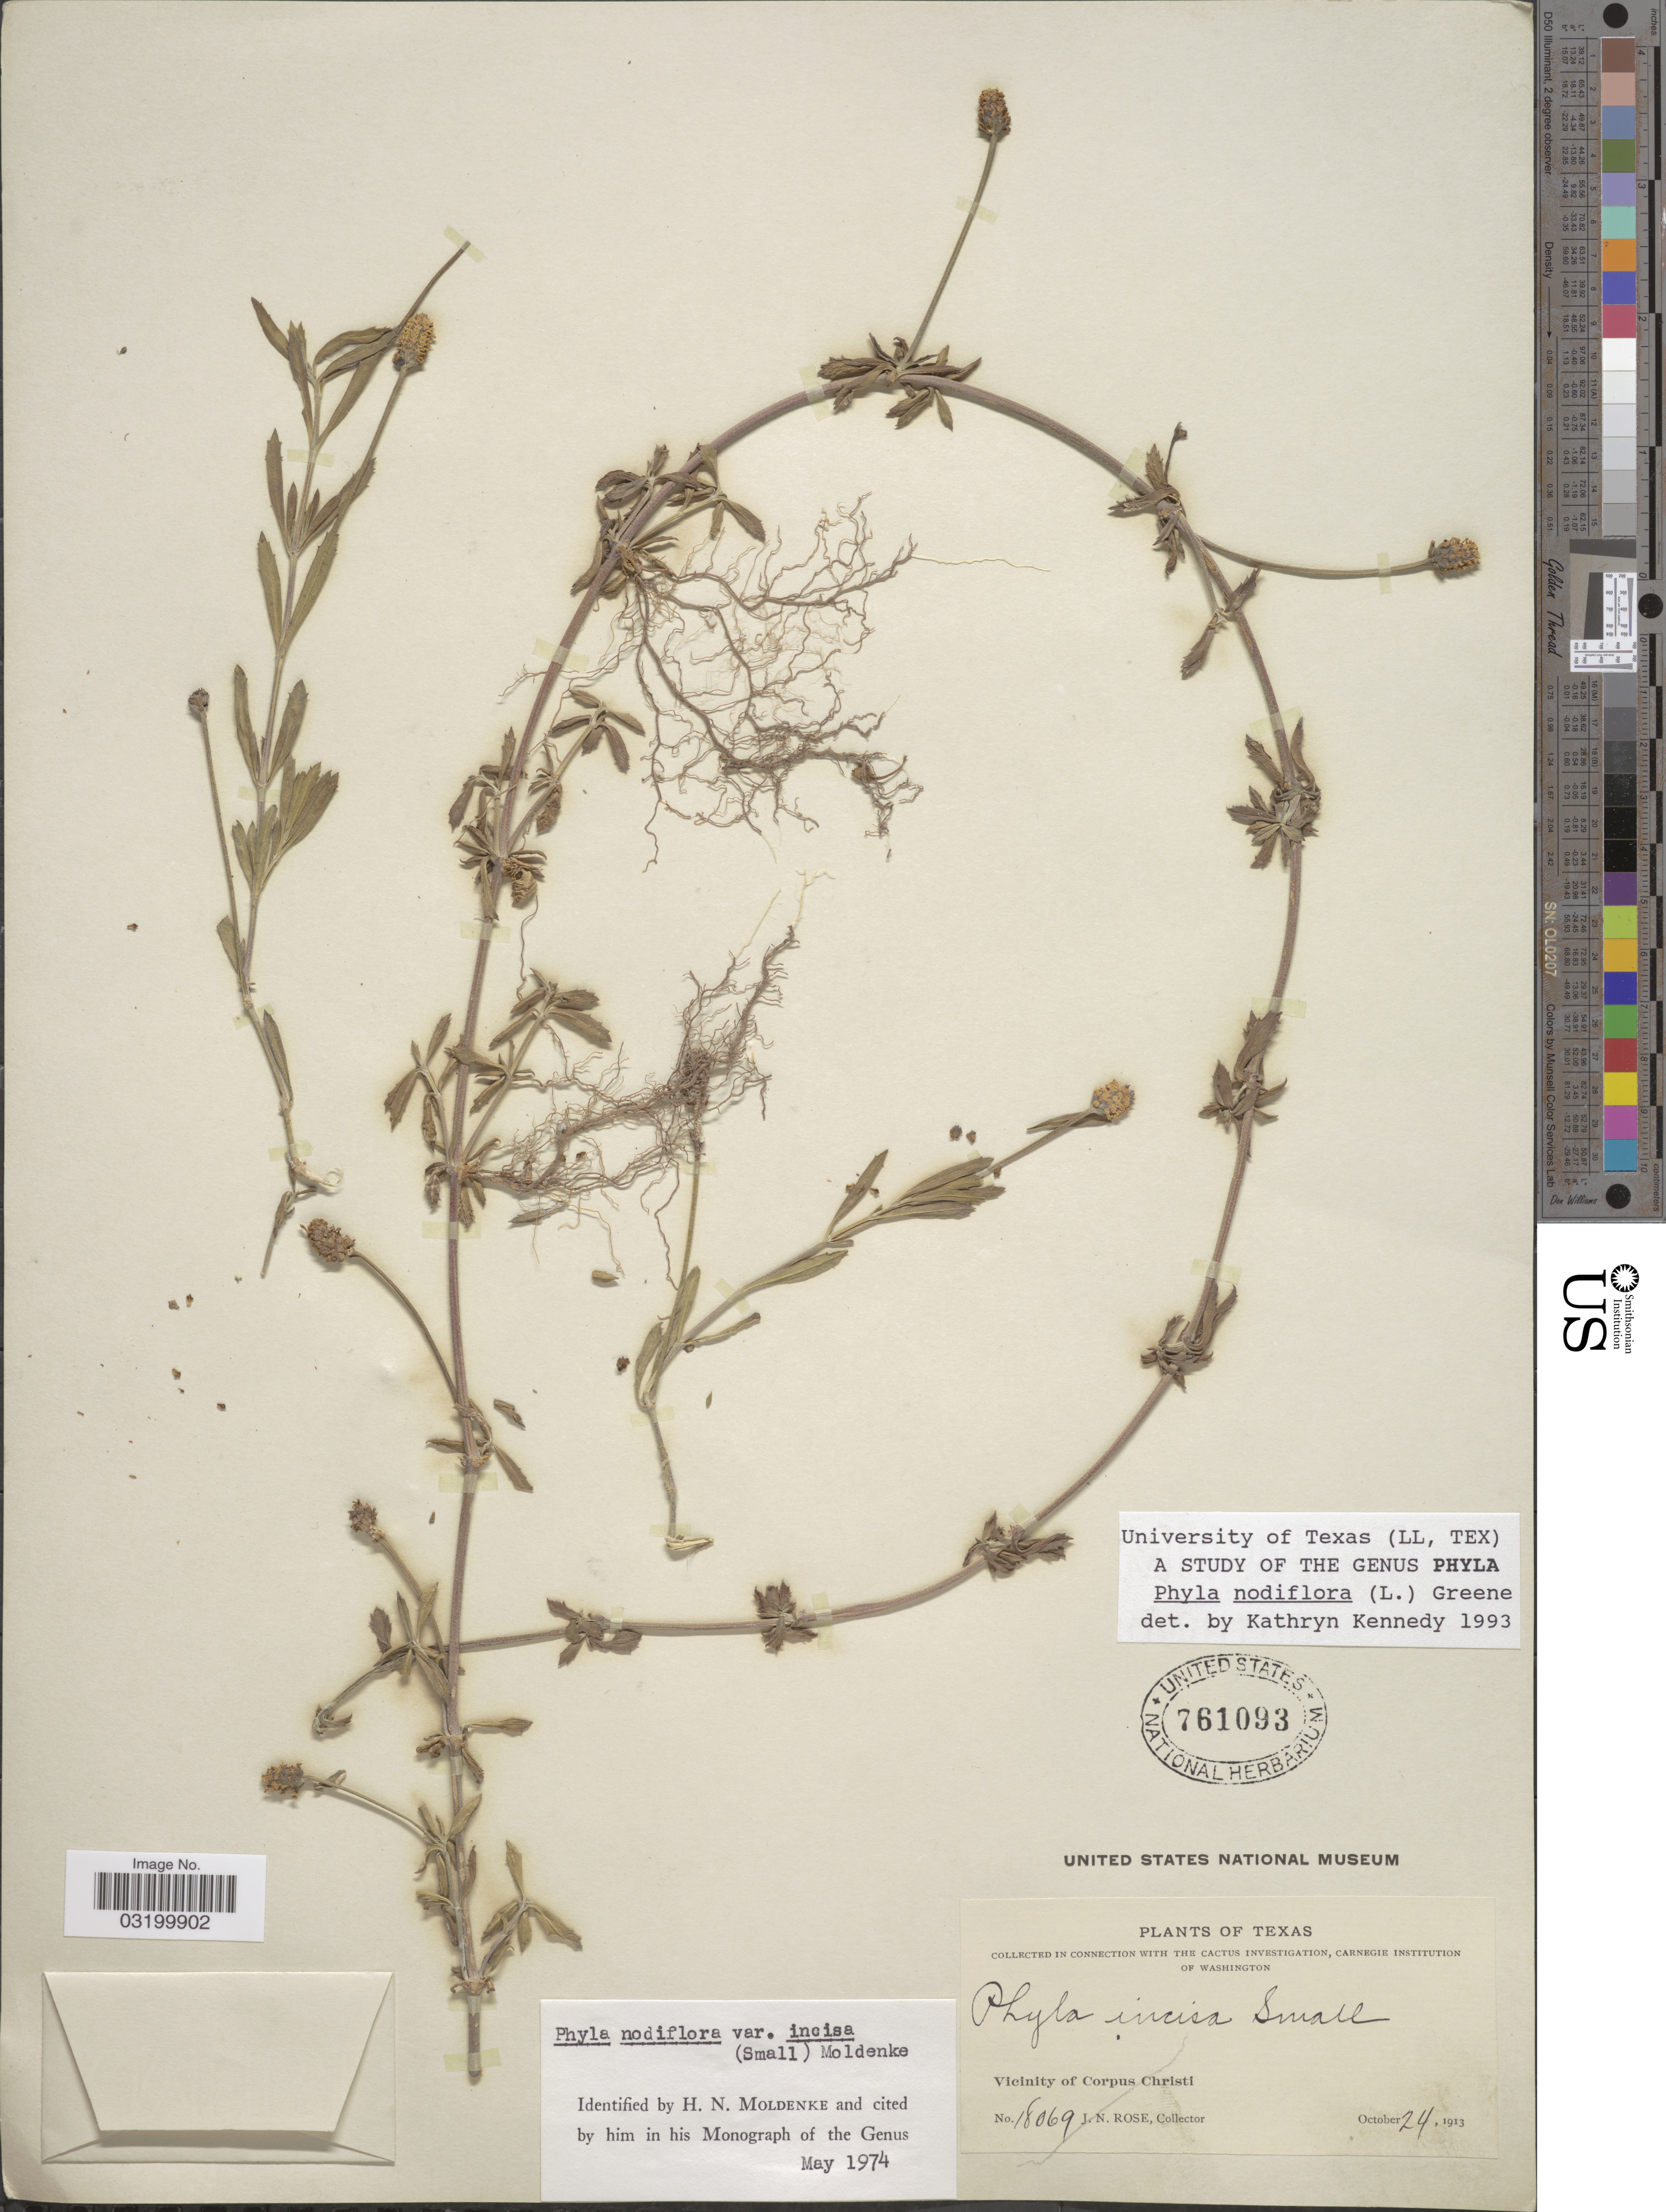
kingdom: Plantae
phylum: Tracheophyta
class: Magnoliopsida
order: Lamiales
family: Verbenaceae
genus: Phyla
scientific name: Phyla nodiflora var. nodiflora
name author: (L.) Greene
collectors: J. N. Rose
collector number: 18069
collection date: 1913-10-24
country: United States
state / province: Texas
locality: Vicinity of Corpus Christi.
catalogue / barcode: US 761093